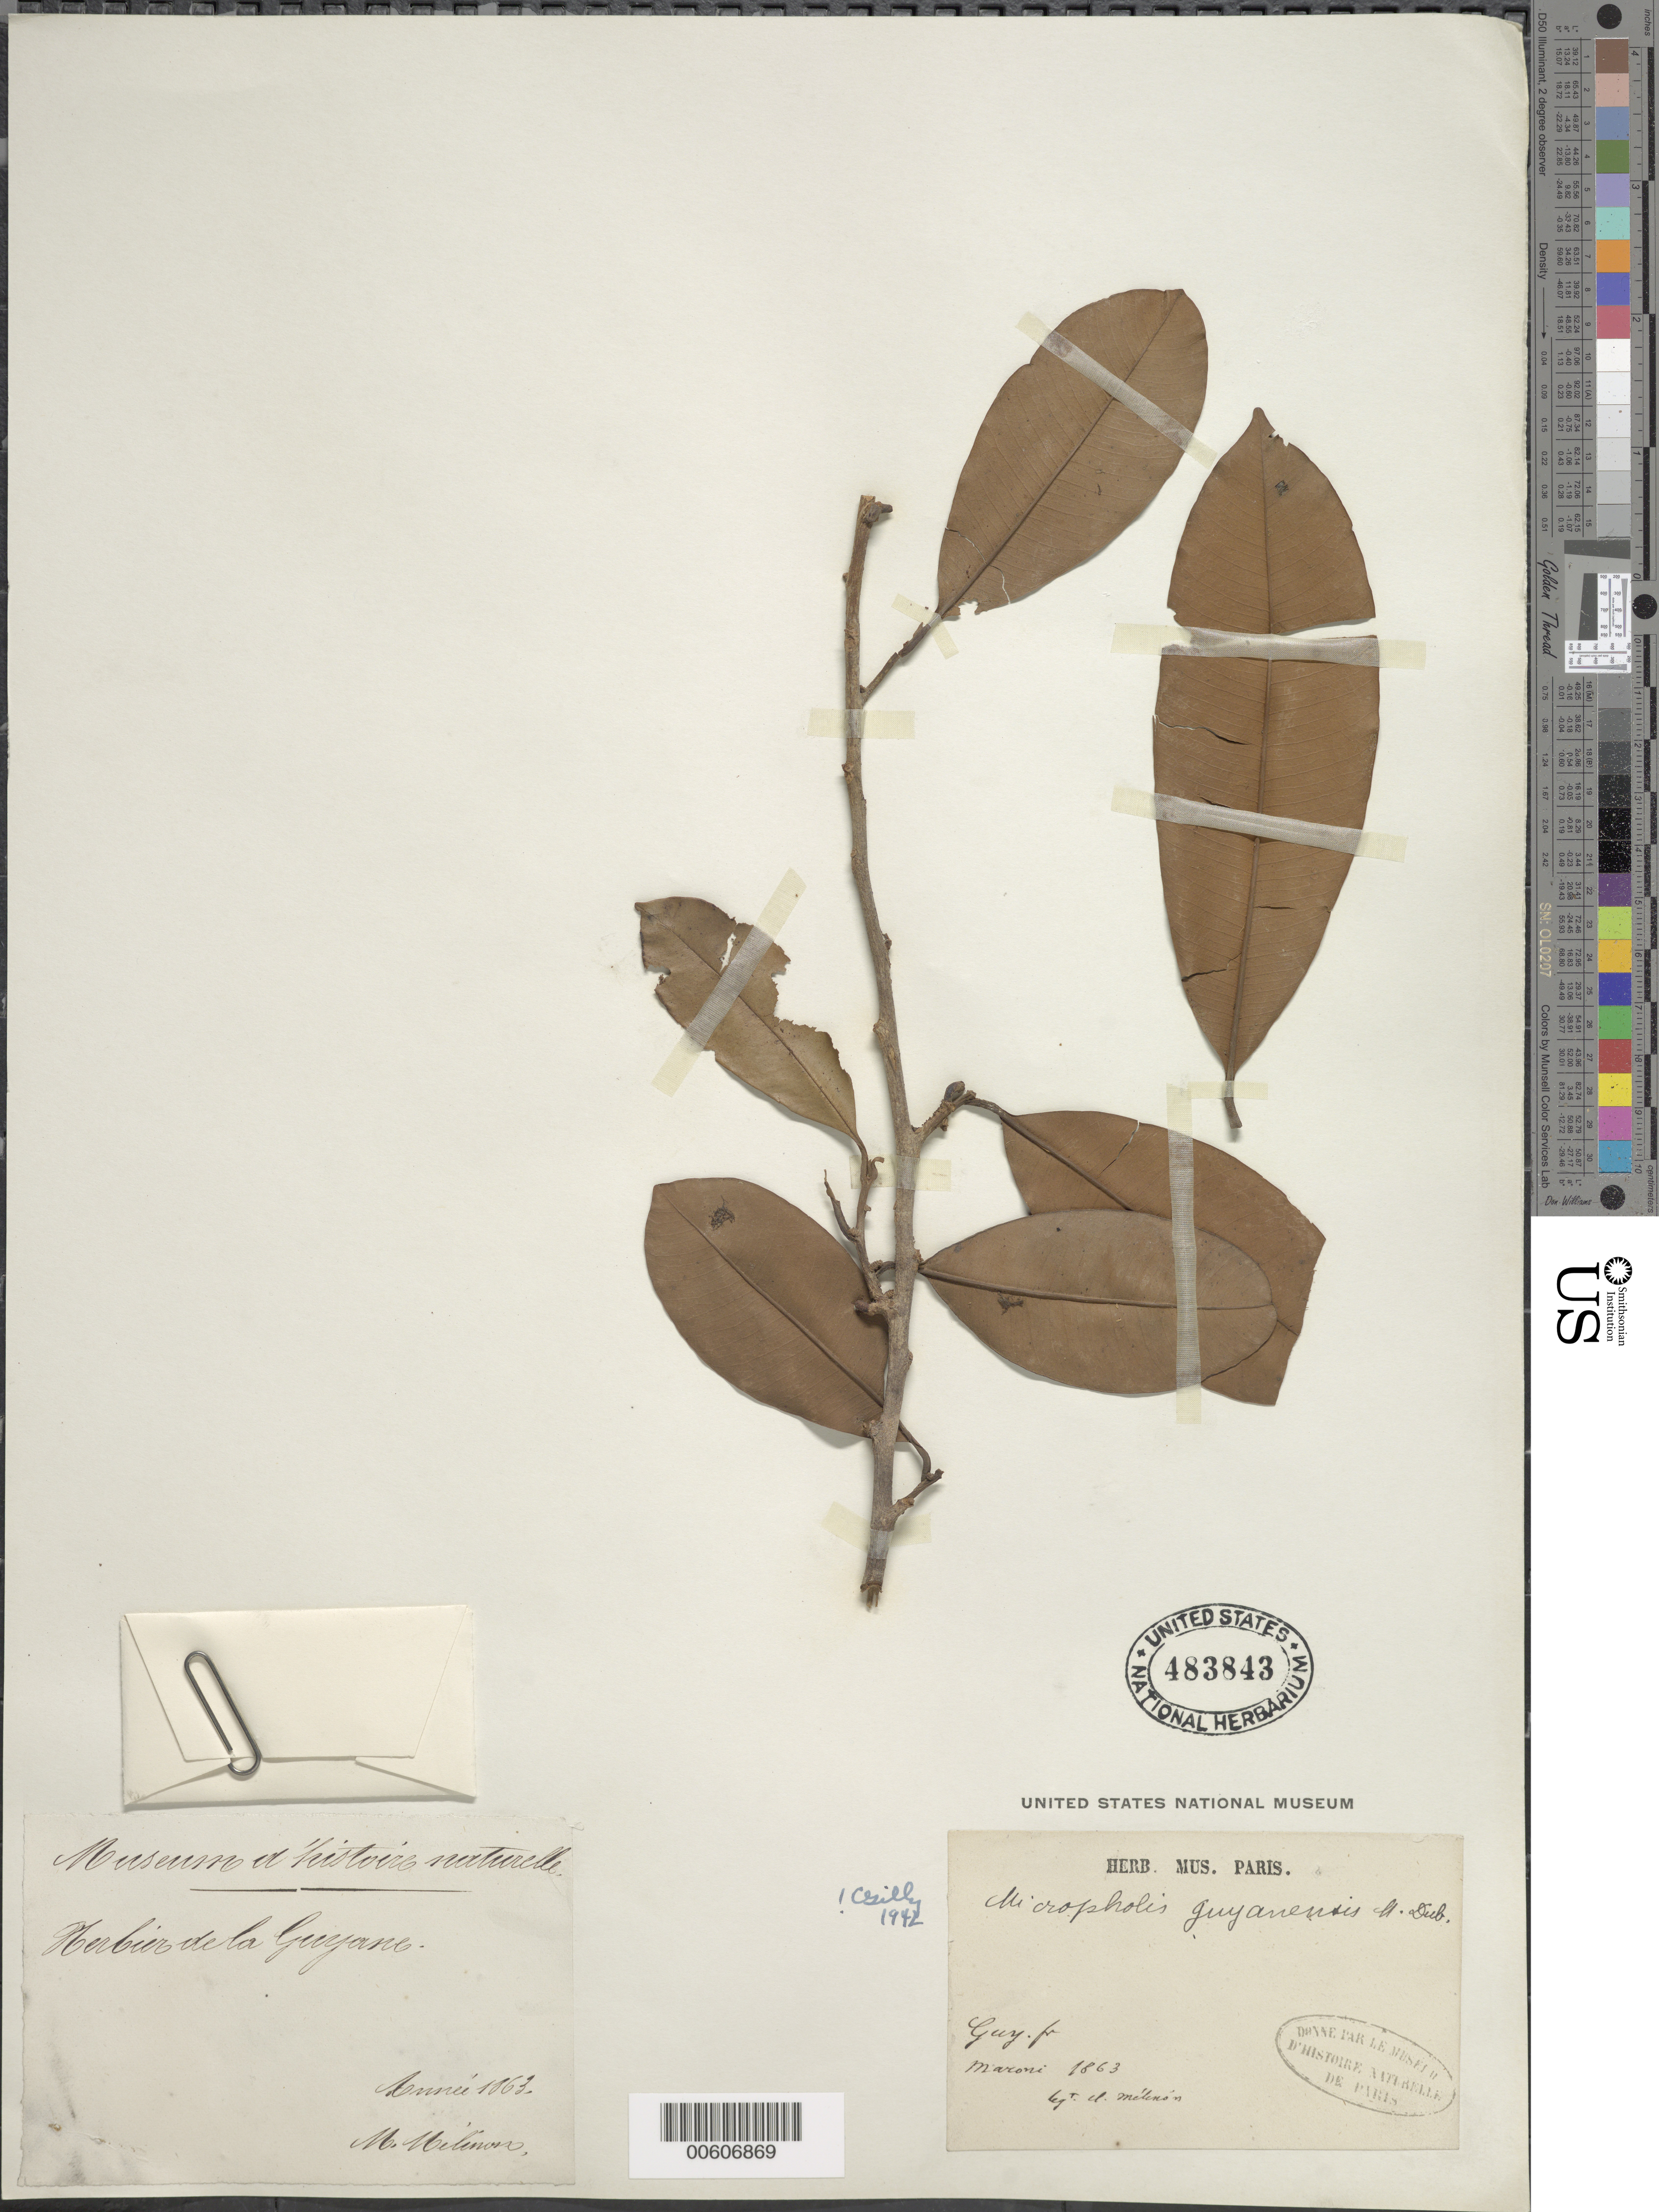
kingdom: Plantae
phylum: Tracheophyta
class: Magnoliopsida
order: Ericales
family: Sapotaceae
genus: Micropholis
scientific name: Micropholis guyanensis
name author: (A. DC.) Pierre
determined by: Pennington, T. D., (K)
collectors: E. Mélinon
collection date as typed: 1863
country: French Guiana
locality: Maroni R.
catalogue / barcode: US 483843